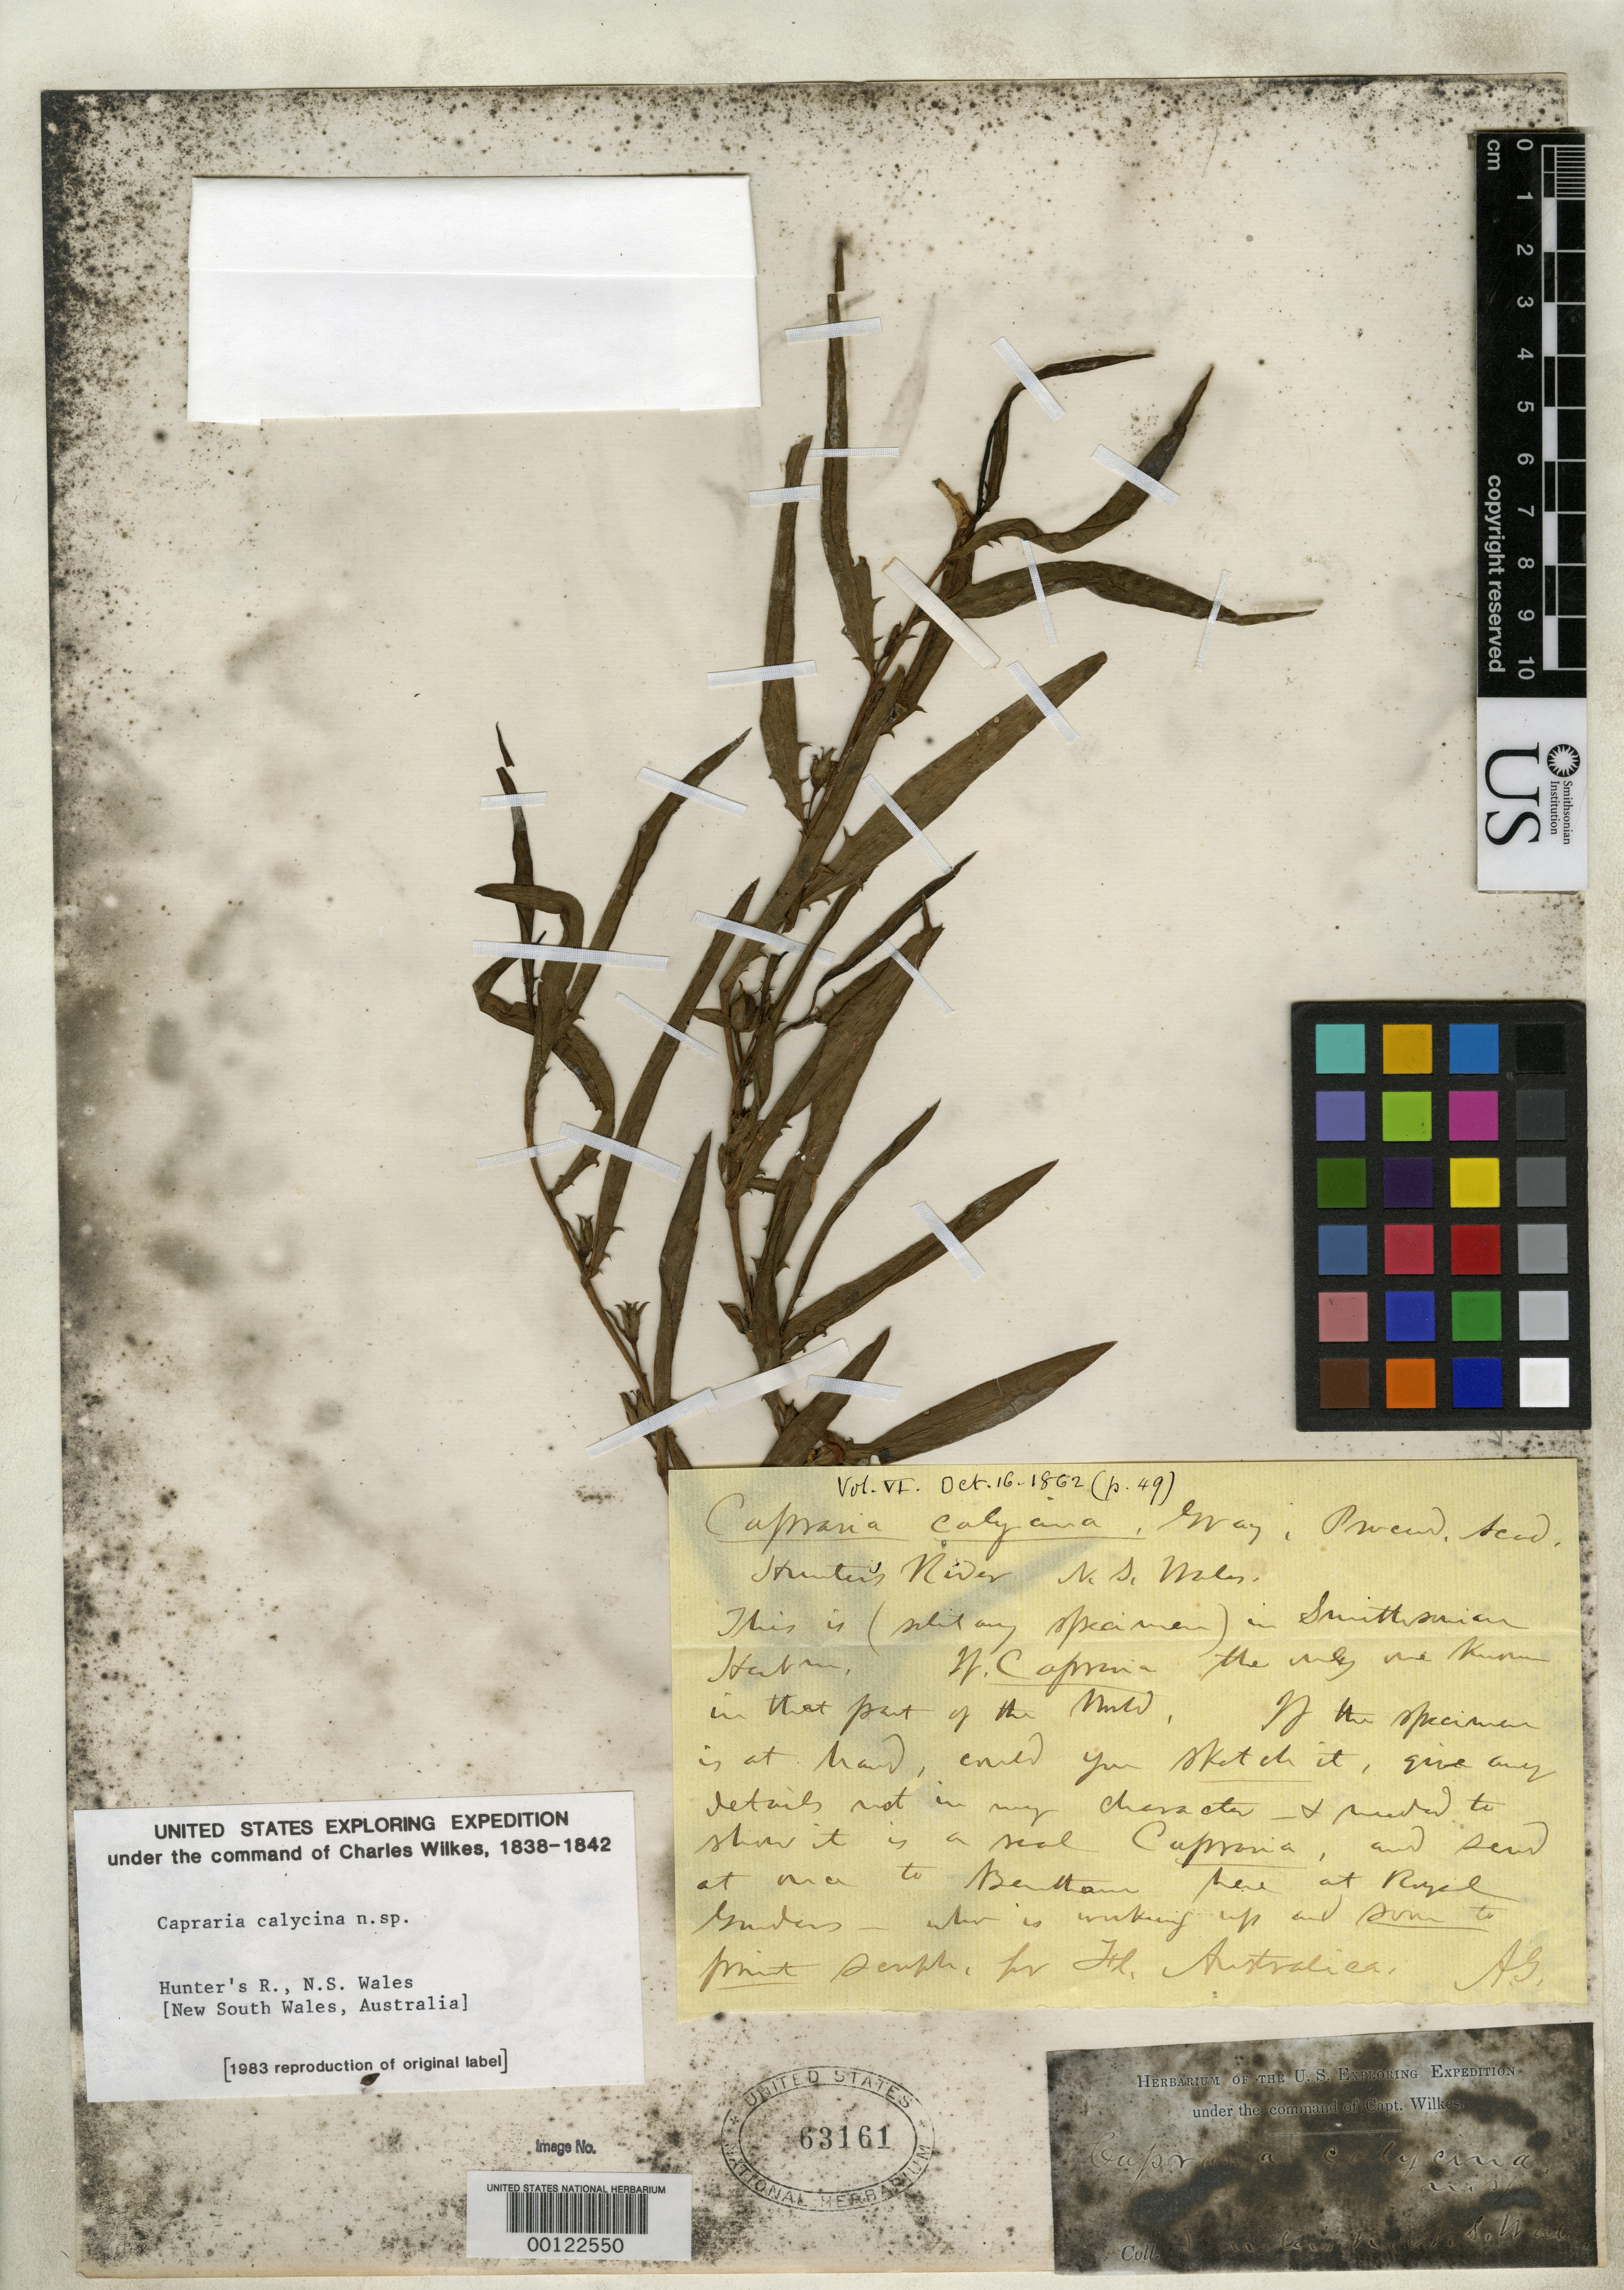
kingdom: Plantae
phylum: Tracheophyta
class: Magnoliopsida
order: Lamiales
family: Scrophulariaceae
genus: Capraria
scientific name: Capraria calycina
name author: A. Gray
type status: Isotype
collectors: Wilkes Explor. Exped.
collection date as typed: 1838 to -- --- 1842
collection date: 1838/1842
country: Australia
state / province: New South Wales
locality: Hunters River.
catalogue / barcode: US 63161